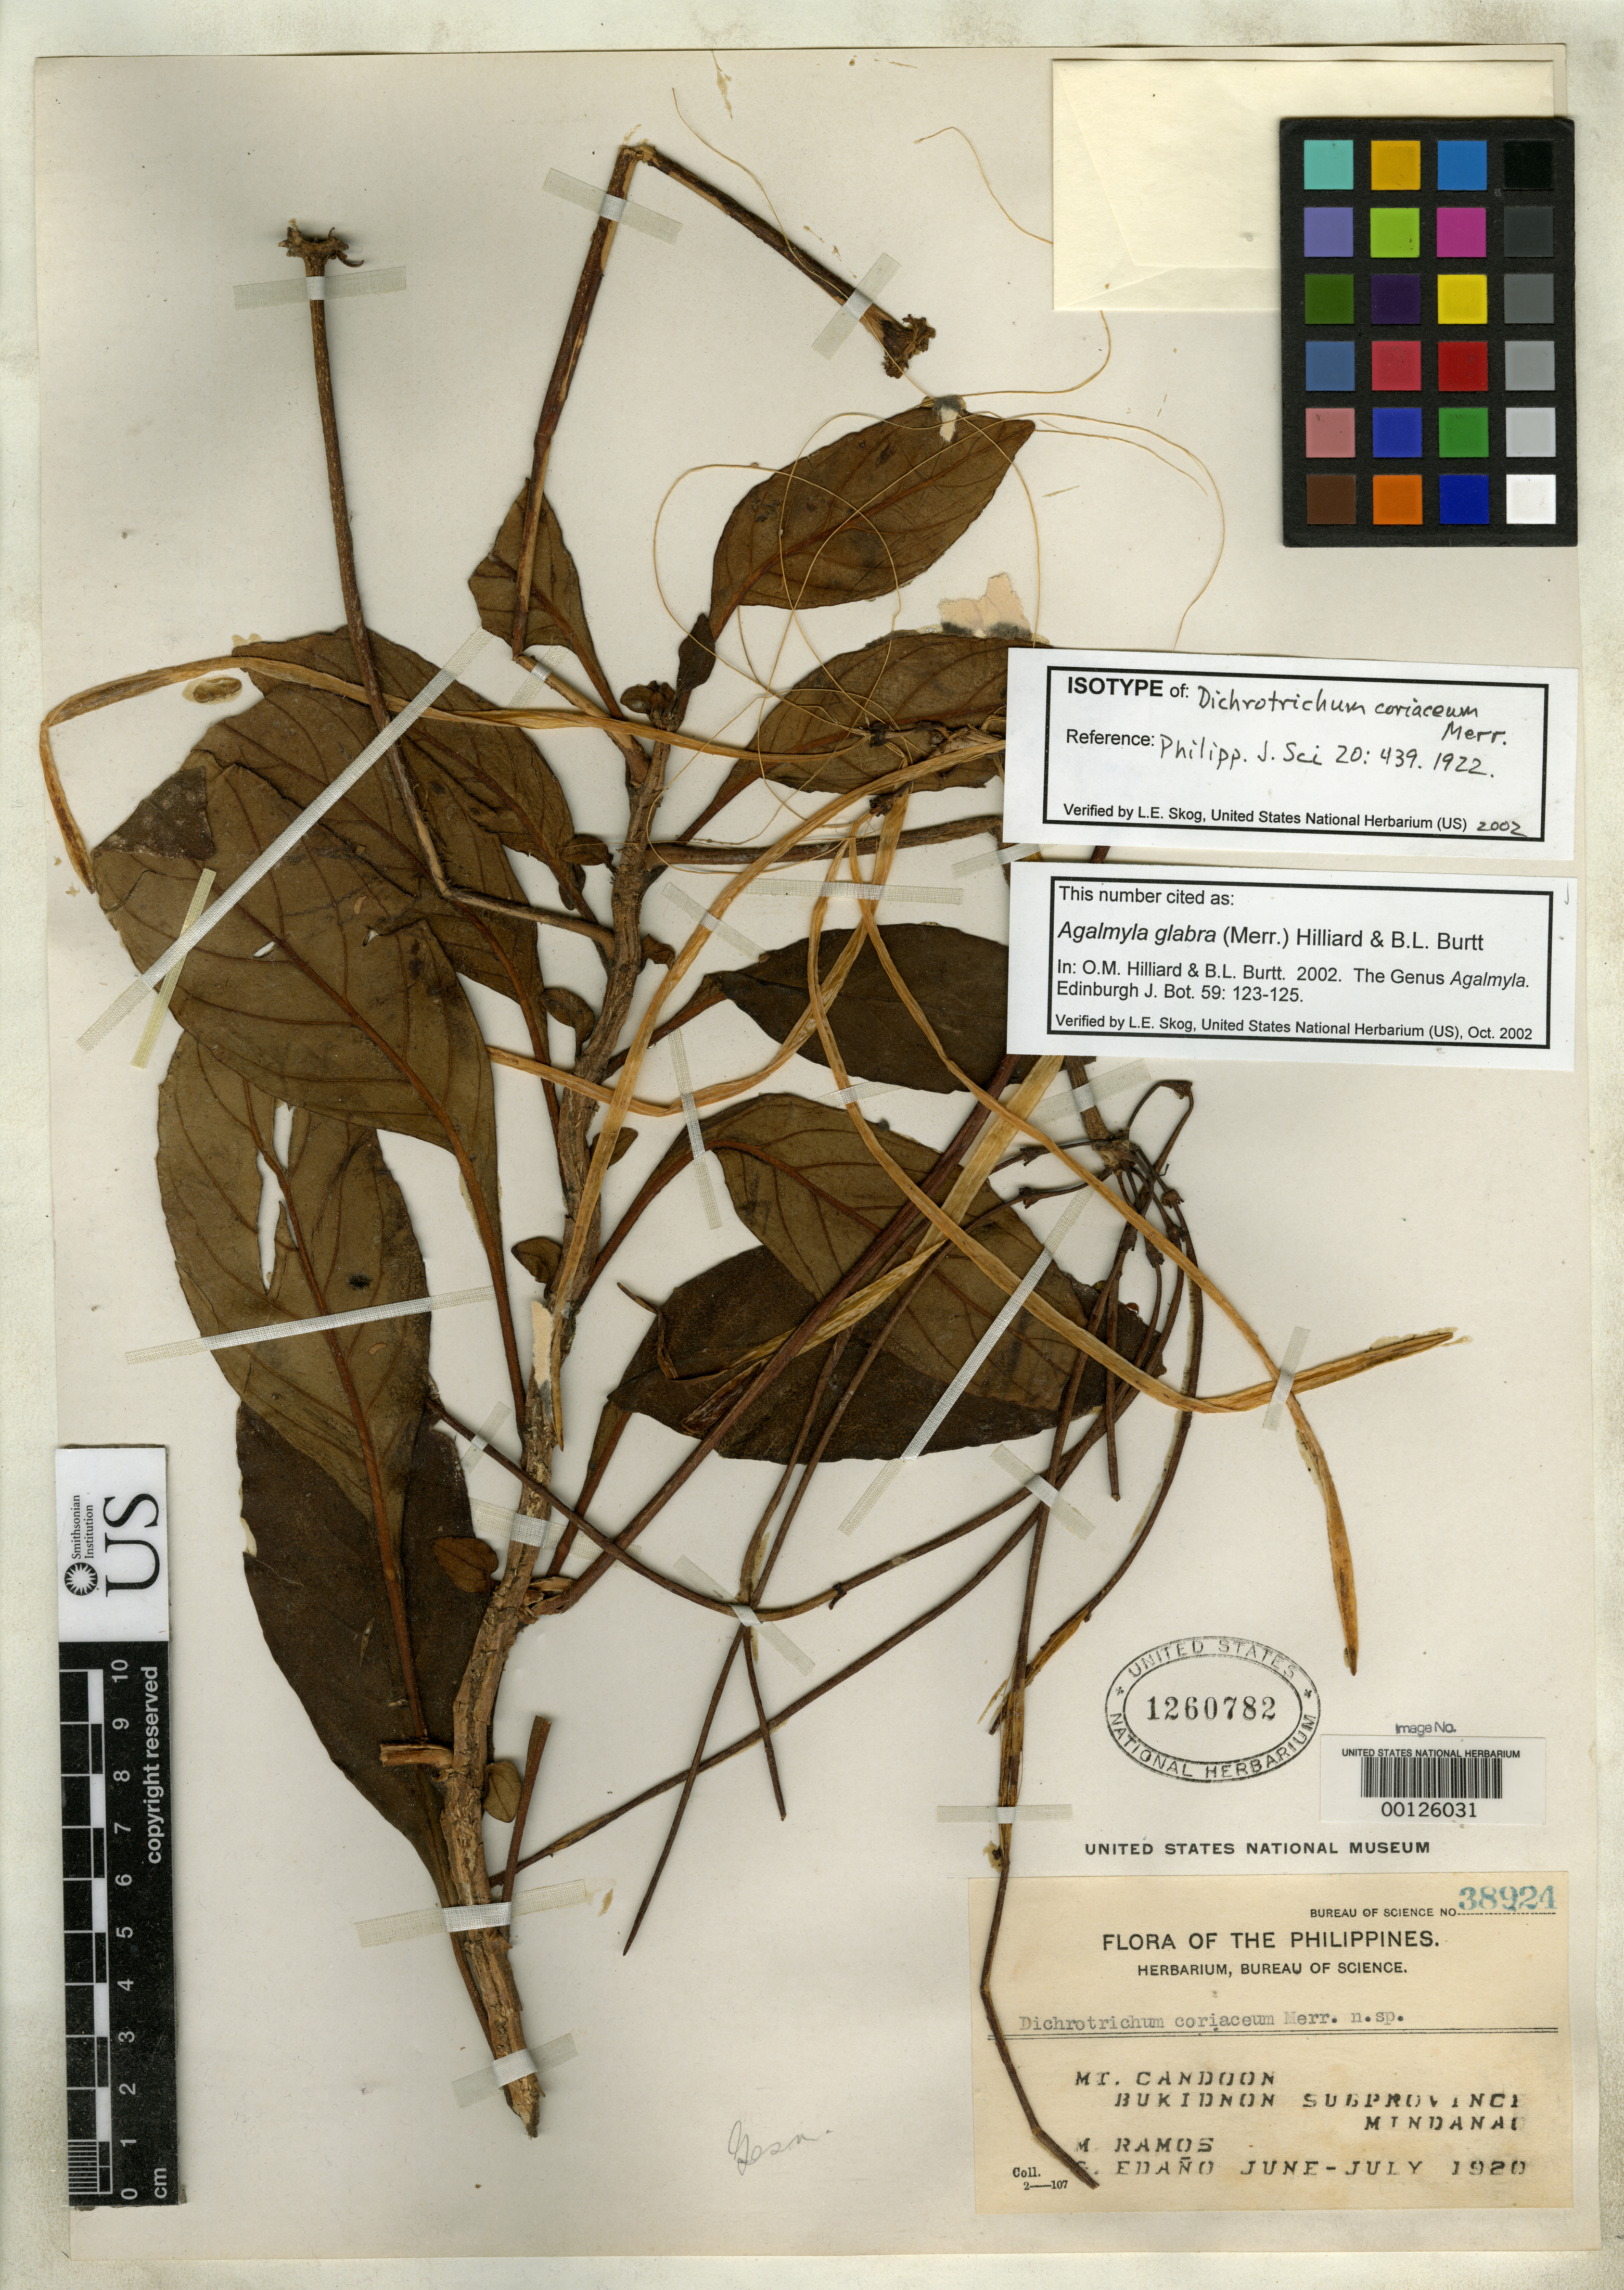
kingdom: Plantae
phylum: Tracheophyta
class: Magnoliopsida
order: Lamiales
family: Gesneriaceae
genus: Dichrotrichum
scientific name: Dichrotrichum coriaceum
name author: Merr.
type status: Isotype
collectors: M. Ramos & G. E. Edaño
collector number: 38924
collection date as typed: Jun 1920 to -- Jul 1920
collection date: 1920-06/1920-07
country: Philippines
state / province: Northern Mindanao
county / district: Bukidnon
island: Mindanao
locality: Mt. Candoon.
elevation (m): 1600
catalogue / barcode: US 1260782